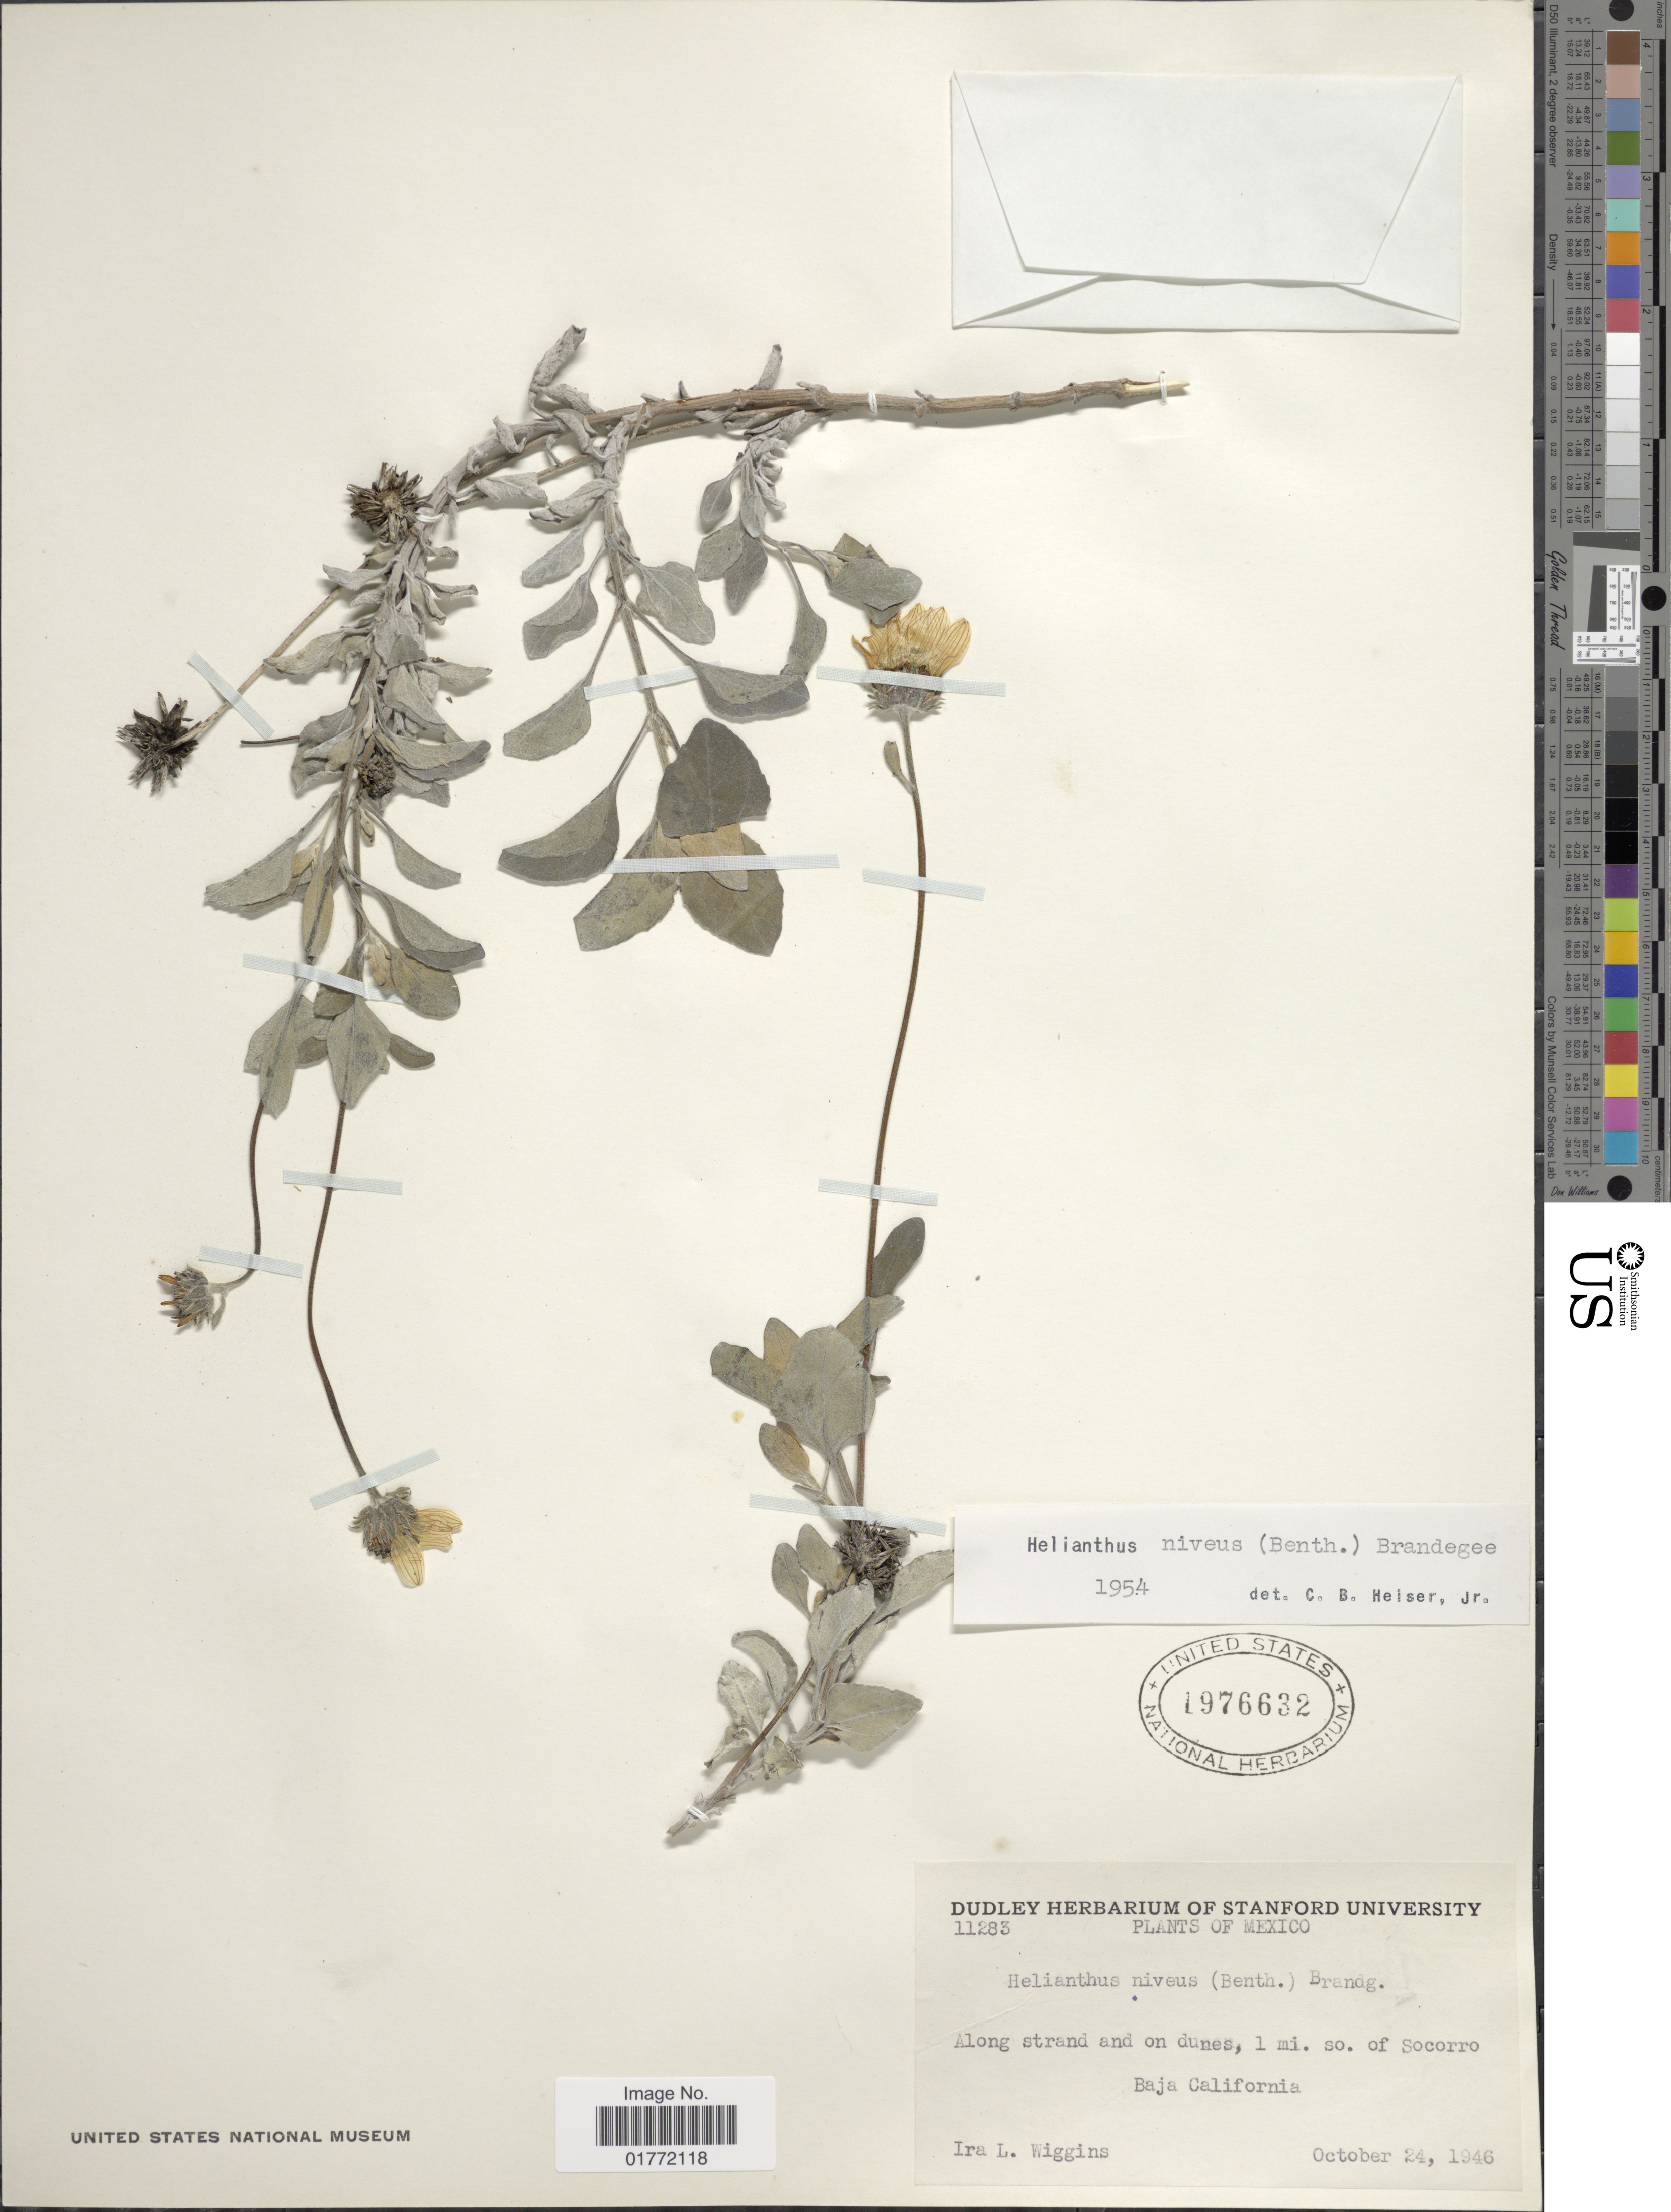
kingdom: Plantae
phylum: Tracheophyta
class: Magnoliopsida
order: Asterales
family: Asteraceae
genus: Helianthus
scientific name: Helianthus niveus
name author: (Benth.) Brandegee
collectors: I. L. Wiggins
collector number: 11283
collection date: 1946-10-24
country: Mexico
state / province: Baja California Sur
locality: Along strand and on dunes, 1 mi. so. of Socorro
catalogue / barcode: US 1977632